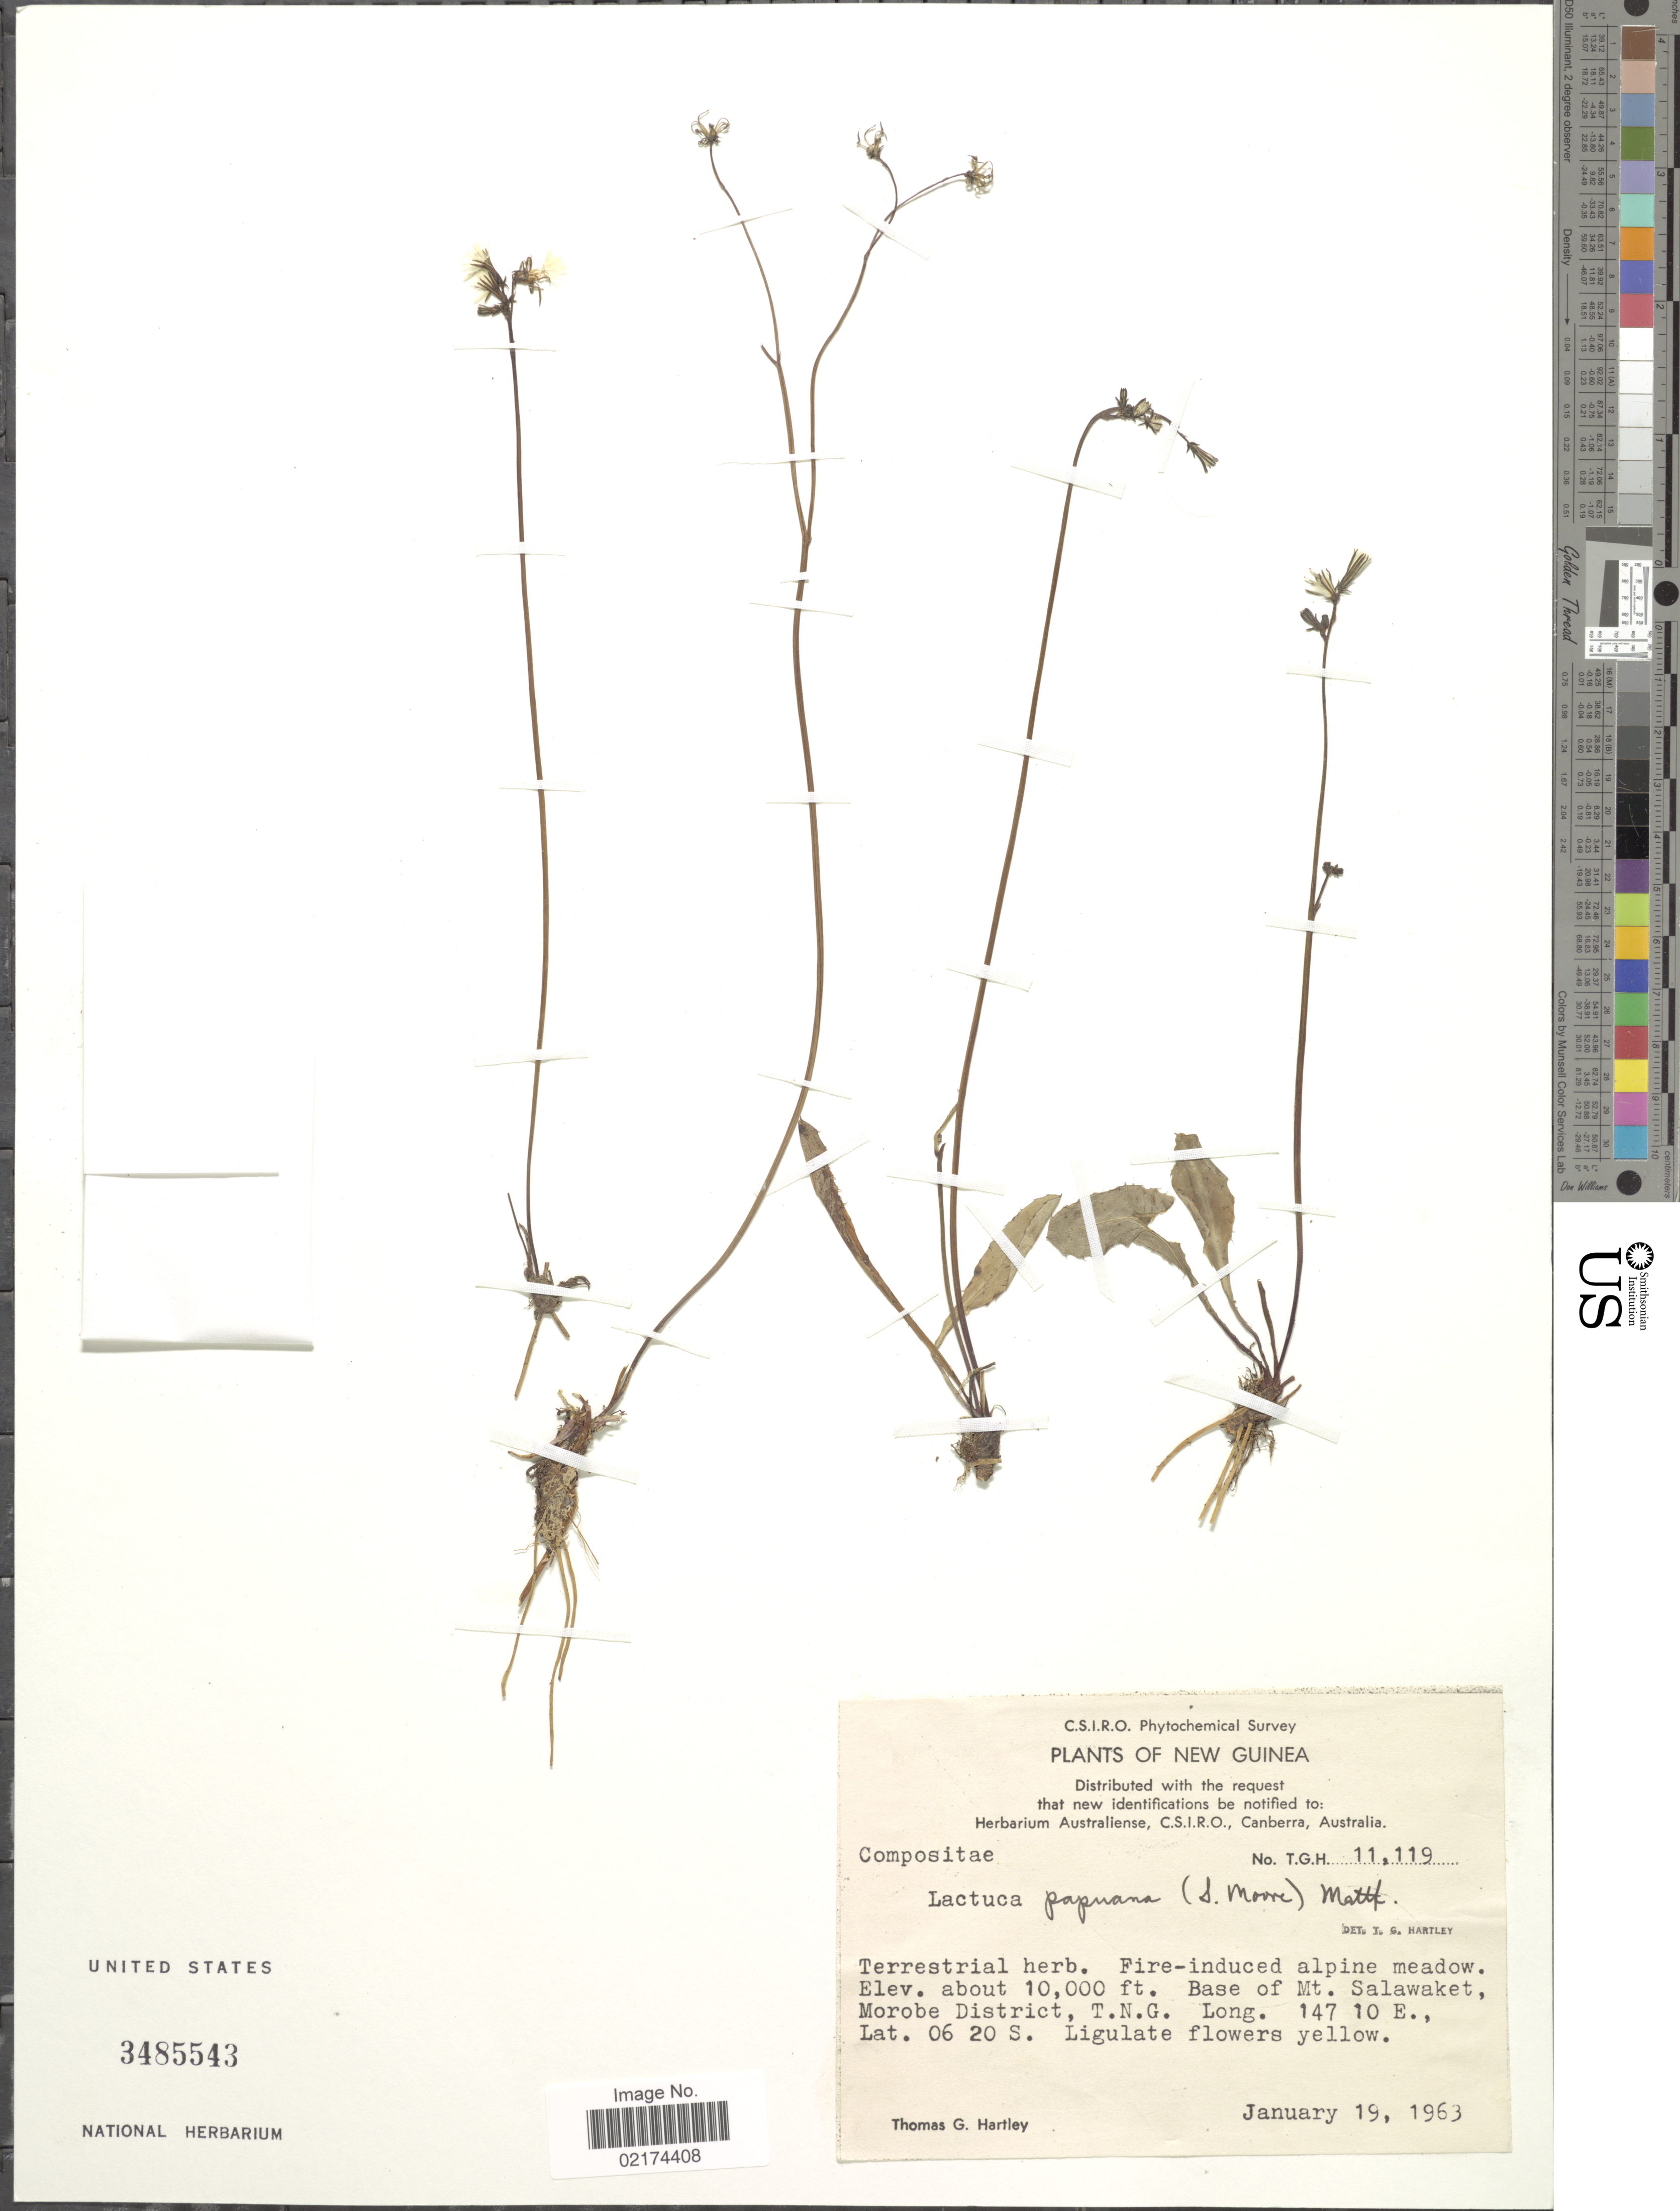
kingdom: Plantae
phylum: Tracheophyta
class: Magnoliopsida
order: Asterales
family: Asteraceae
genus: Ixeridium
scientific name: Ixeridium laevigatum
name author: (Blume) Pak & Kawano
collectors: T. G. Hartley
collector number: TGH11119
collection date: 1963-01-19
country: Papua New Guinea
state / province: Morobe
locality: Base of Mt. Salawaket, Morobe District, T.N.G.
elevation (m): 3048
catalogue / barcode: US 3485543